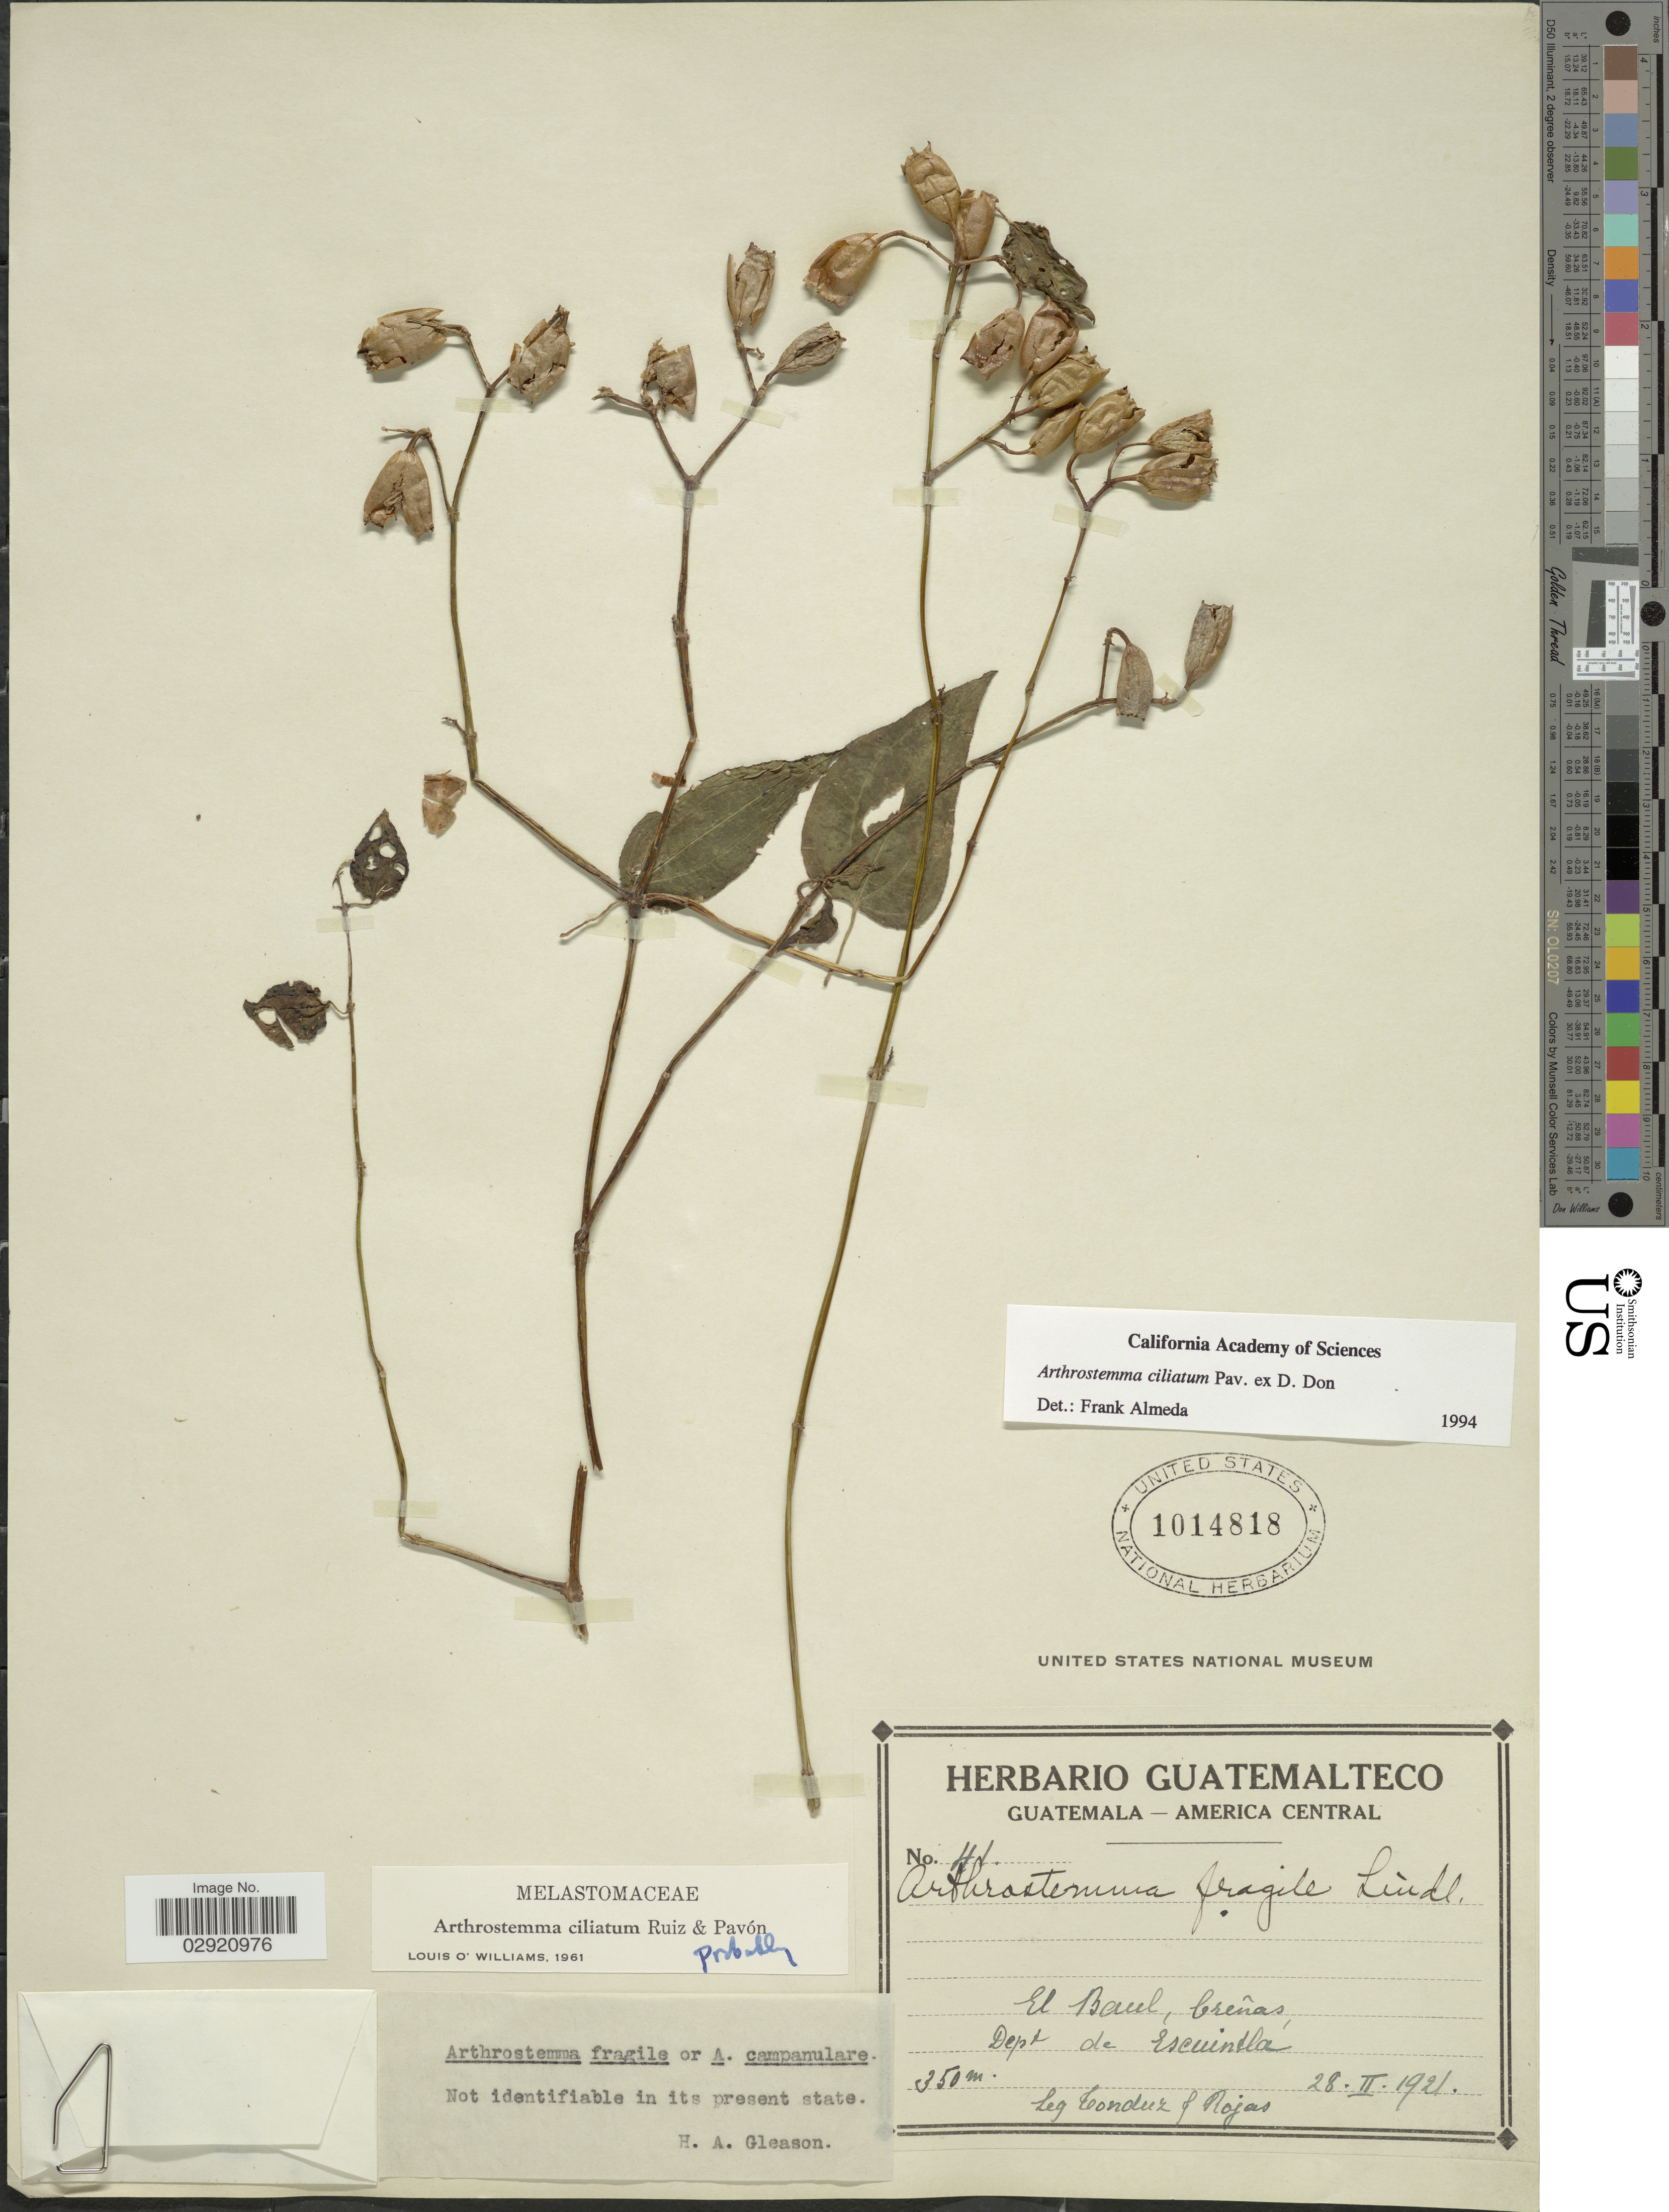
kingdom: Plantae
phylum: Tracheophyta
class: Magnoliopsida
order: Myrtales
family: Melastomataceae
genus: Arthrostemma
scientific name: Arthrostemma ciliatum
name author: Pav. ex D. Don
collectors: Tonduz & Rojas, --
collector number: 41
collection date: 1921-02-28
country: Guatemala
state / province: Escuintla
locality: El Baul, Creñas, Dept. de Escuintla.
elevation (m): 350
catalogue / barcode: US 1014818